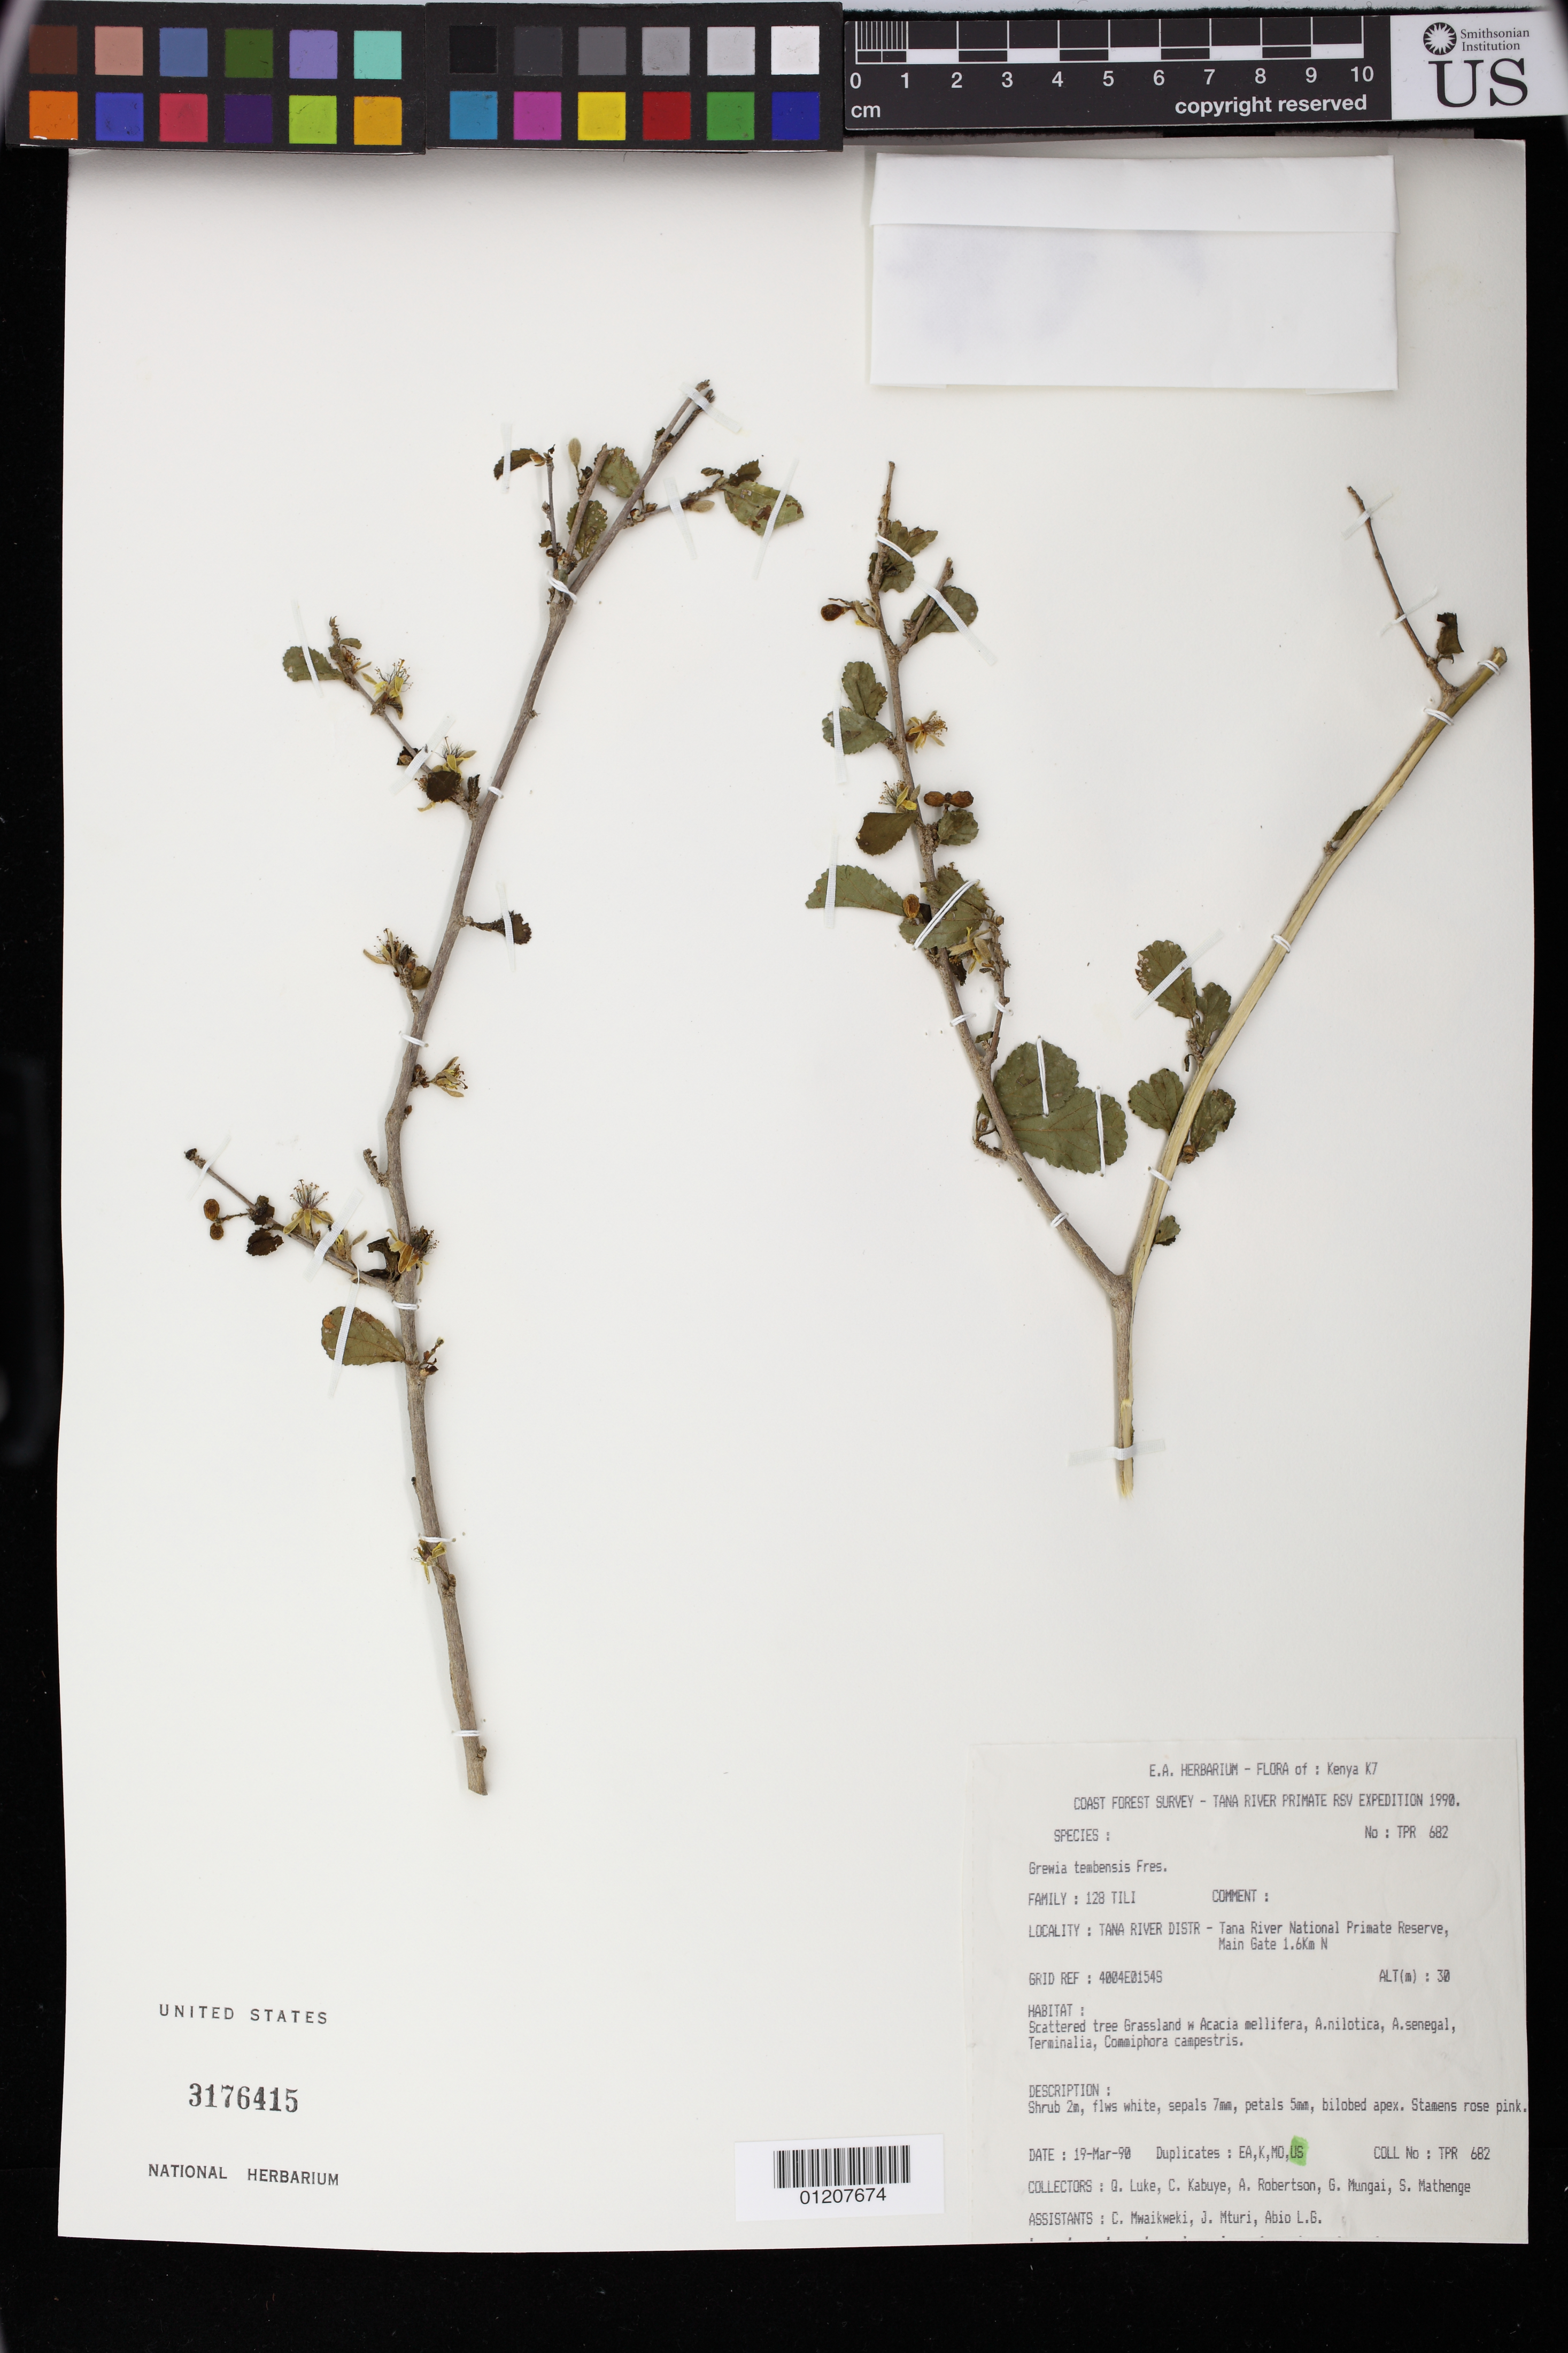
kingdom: Plantae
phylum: Tracheophyta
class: Magnoliopsida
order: Malvales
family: Malvaceae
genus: Grewia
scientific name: Grewia tembensis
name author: Fresen.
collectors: Q. Luke, C. Kabuye, A. Robertson & G. Mungai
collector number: TPR 682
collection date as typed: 19 Mar 1919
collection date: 1919-03-19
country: Kenya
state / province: Tana River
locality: Tana River District. Tana River National Primate Reserve, Main Gate 1.6 km N.. Grid ref: 4004E0154S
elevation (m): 30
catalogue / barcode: US 3176415